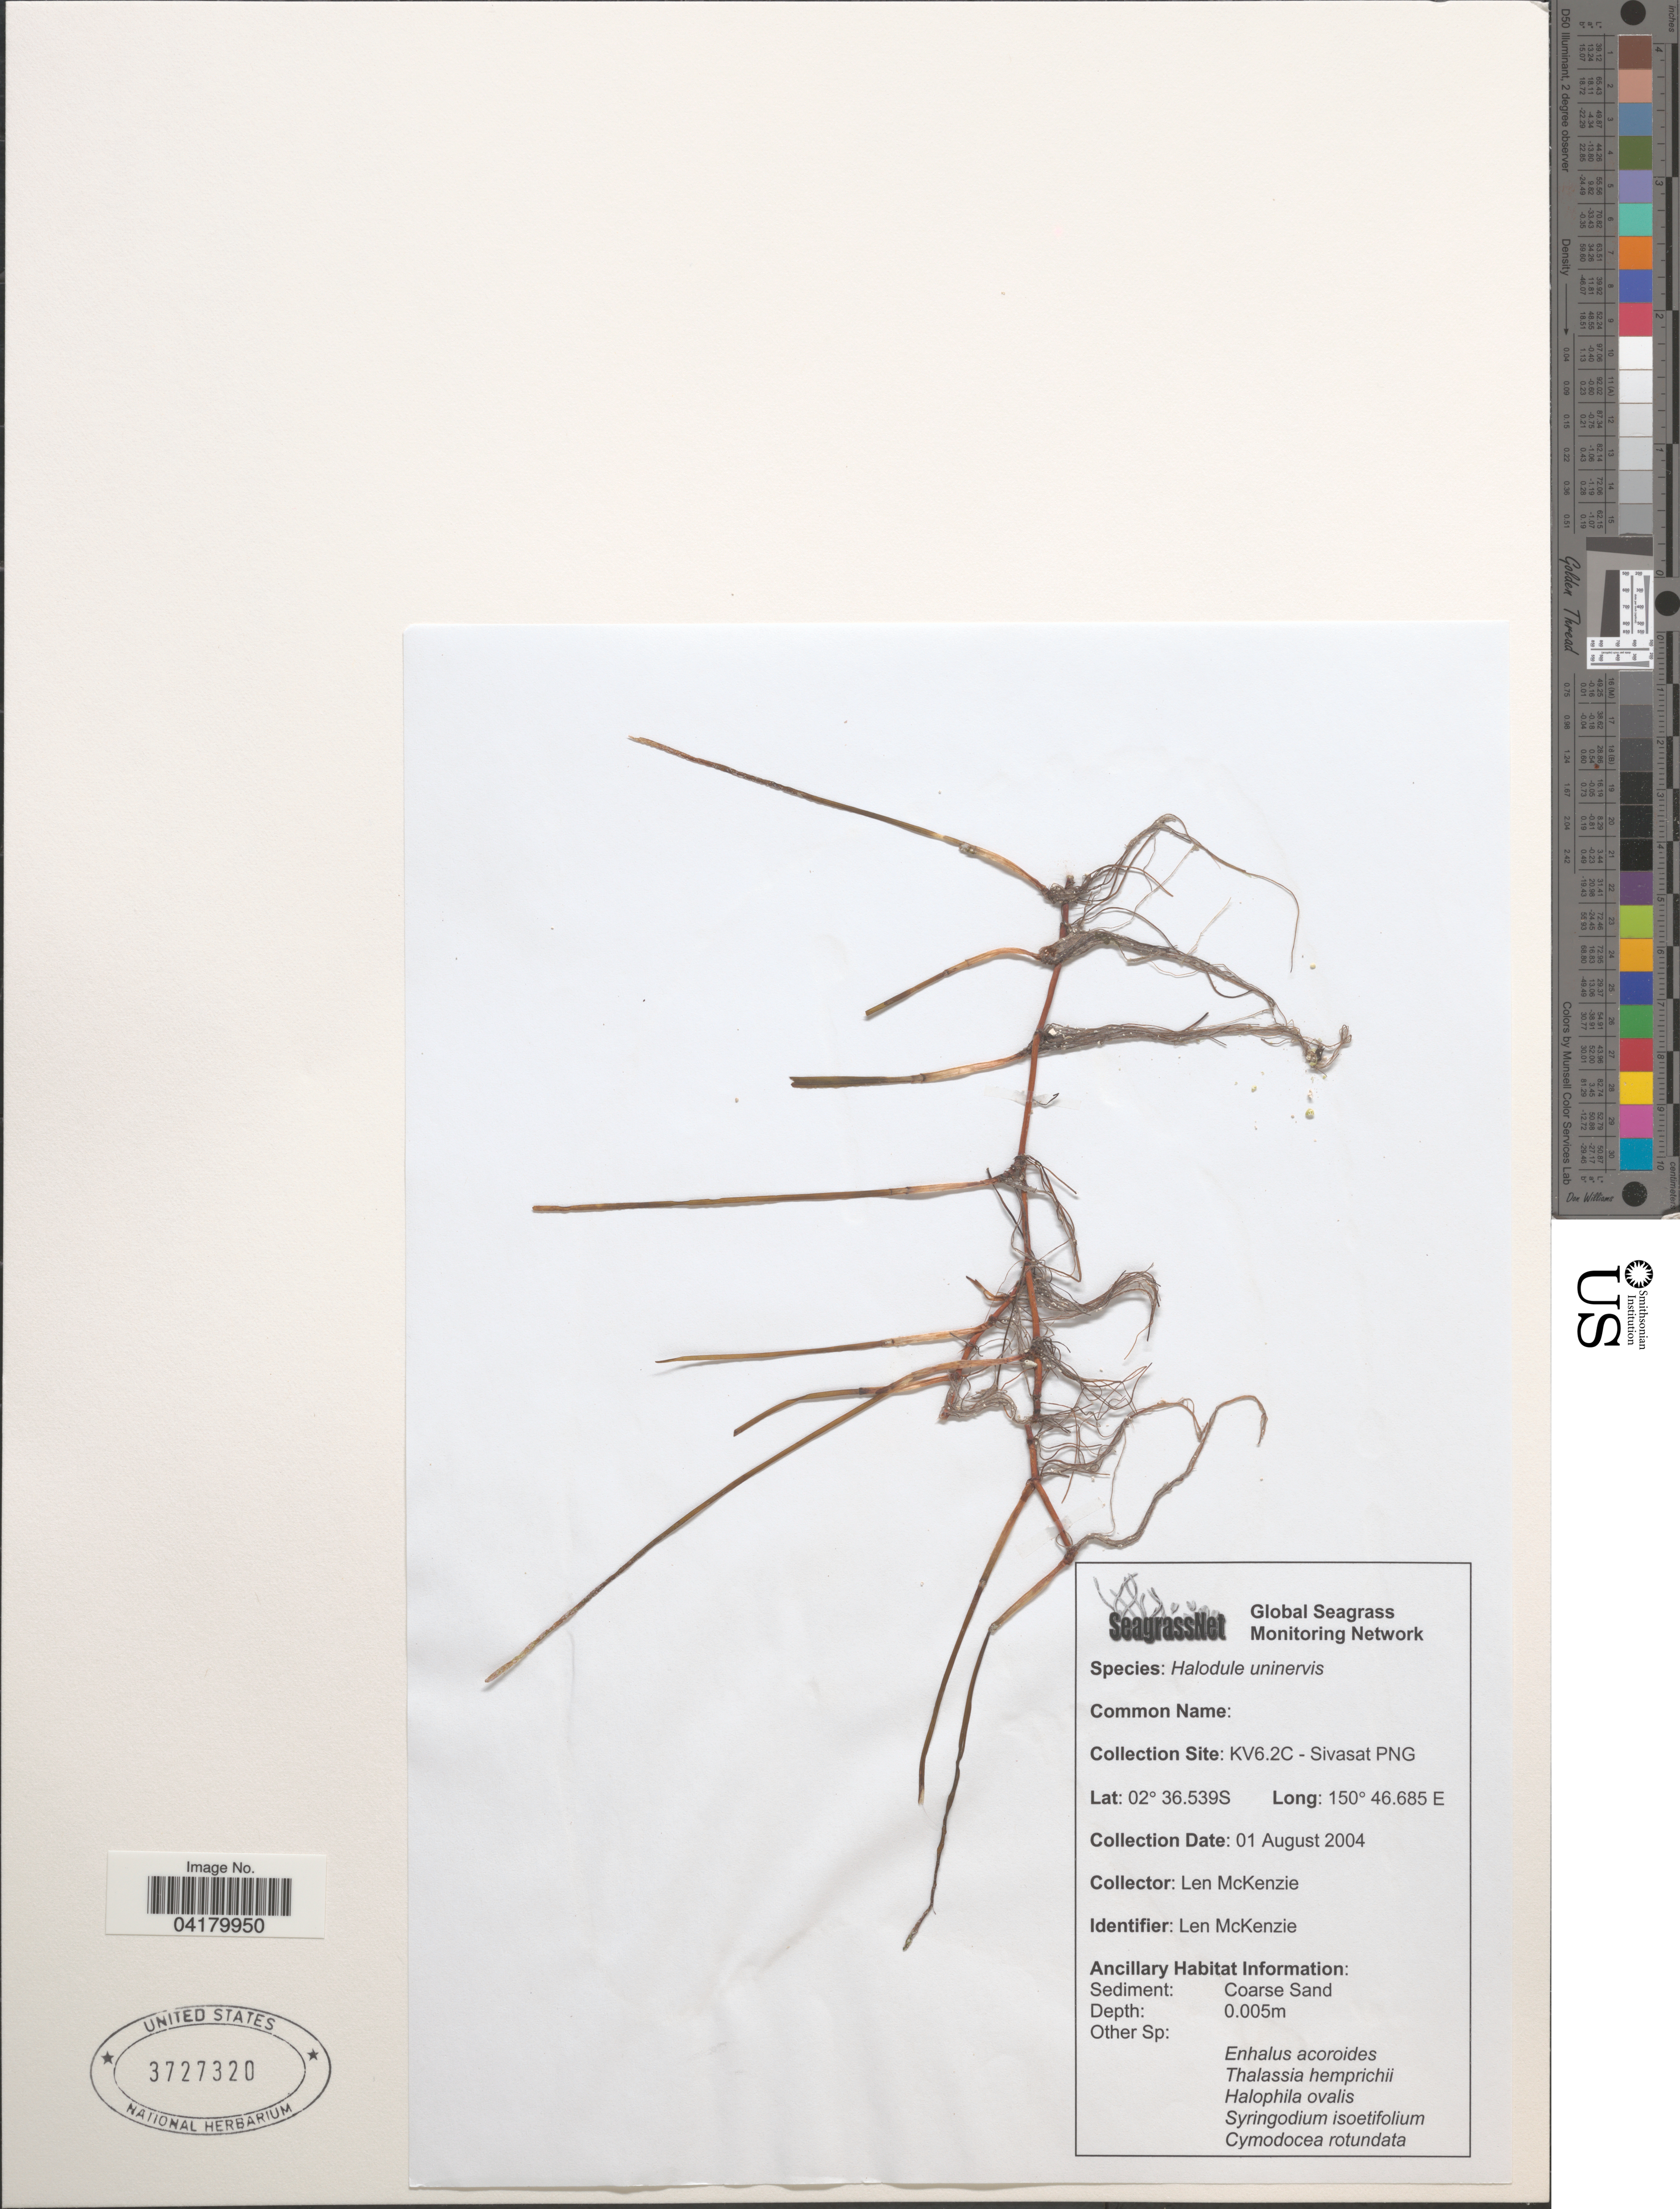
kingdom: Plantae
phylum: Tracheophyta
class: Liliopsida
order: Alismatales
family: Cymodoceaceae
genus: Halodule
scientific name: Halodule uninervis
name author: (Forssk.) Asch.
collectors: L. McKenzie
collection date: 2004-08-01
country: Papua New Guinea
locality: Collection Site: KV6.2C - Sivasat PNG.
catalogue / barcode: US 3727320